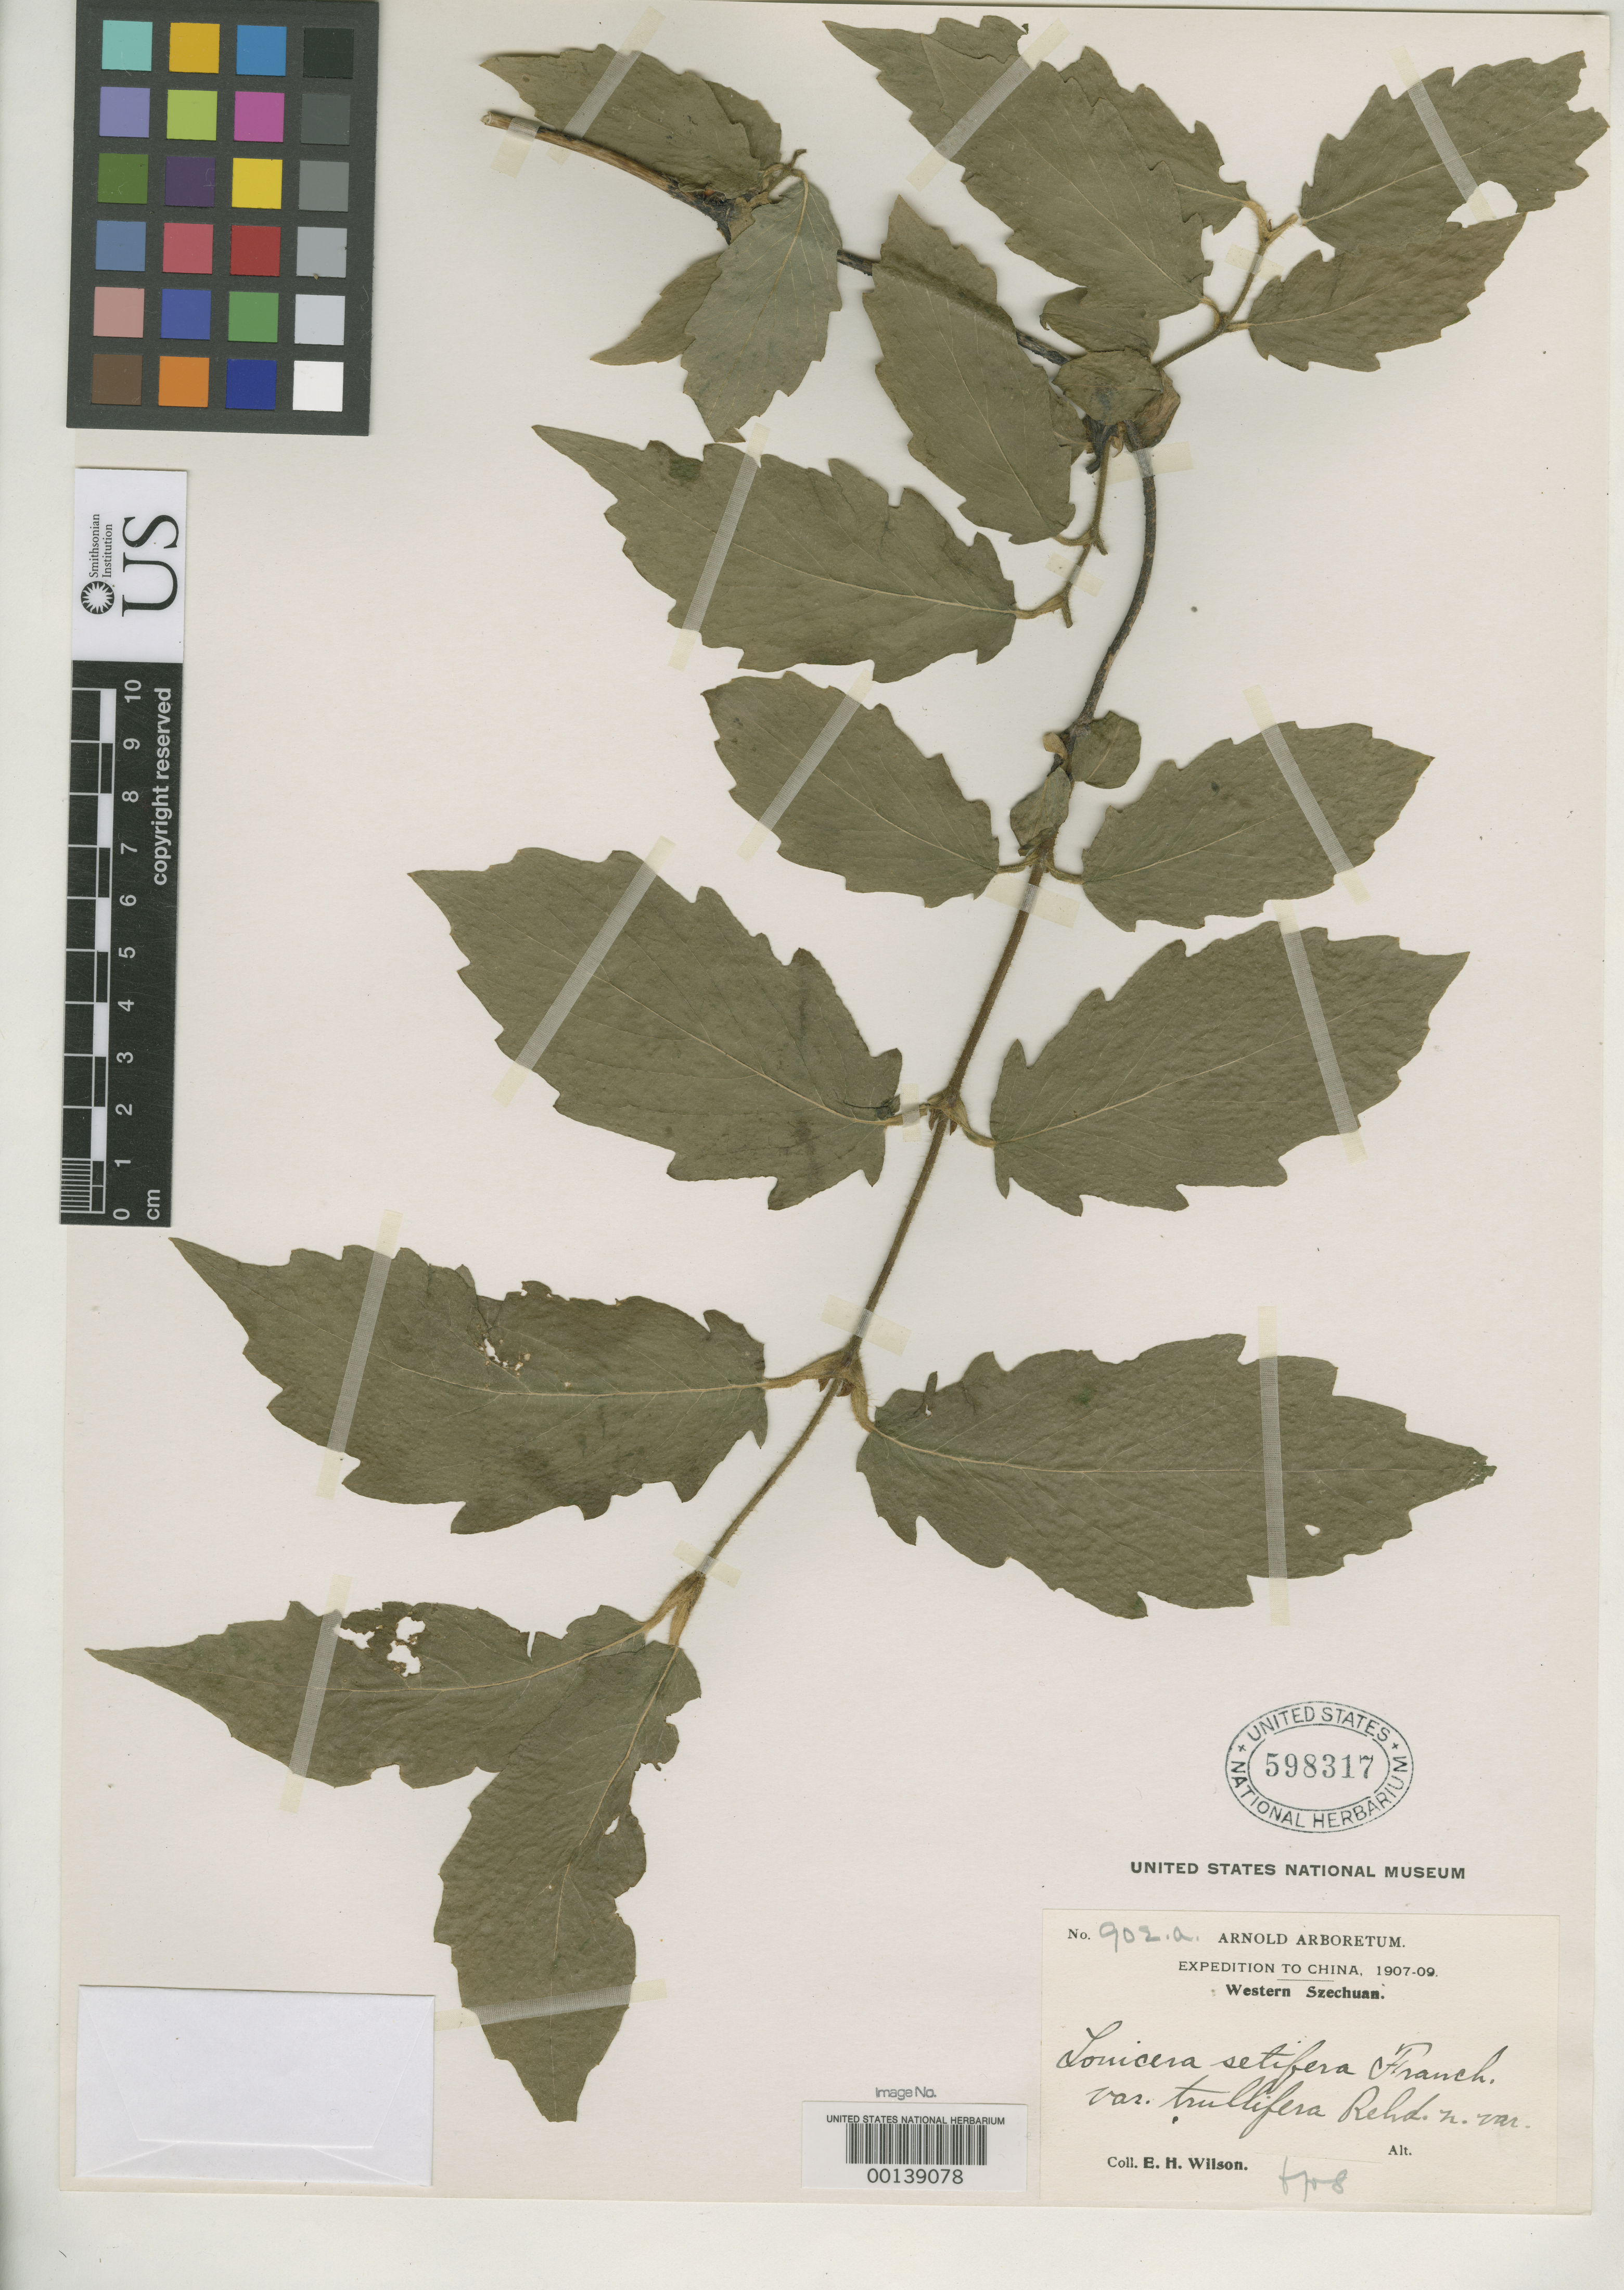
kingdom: Plantae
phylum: Tracheophyta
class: Magnoliopsida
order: Dipsacales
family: Caprifoliaceae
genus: Lonicera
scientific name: Lonicera setifera var. trullifera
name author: Rehder in Sarg.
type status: Isotype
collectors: E. H. Wilson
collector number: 902 A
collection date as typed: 20 Jun 1908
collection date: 1908-06-20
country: China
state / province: Sichuan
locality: Near summit of Nin-tou-shan, W of Kuan-hsien.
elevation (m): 2700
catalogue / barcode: US 598317